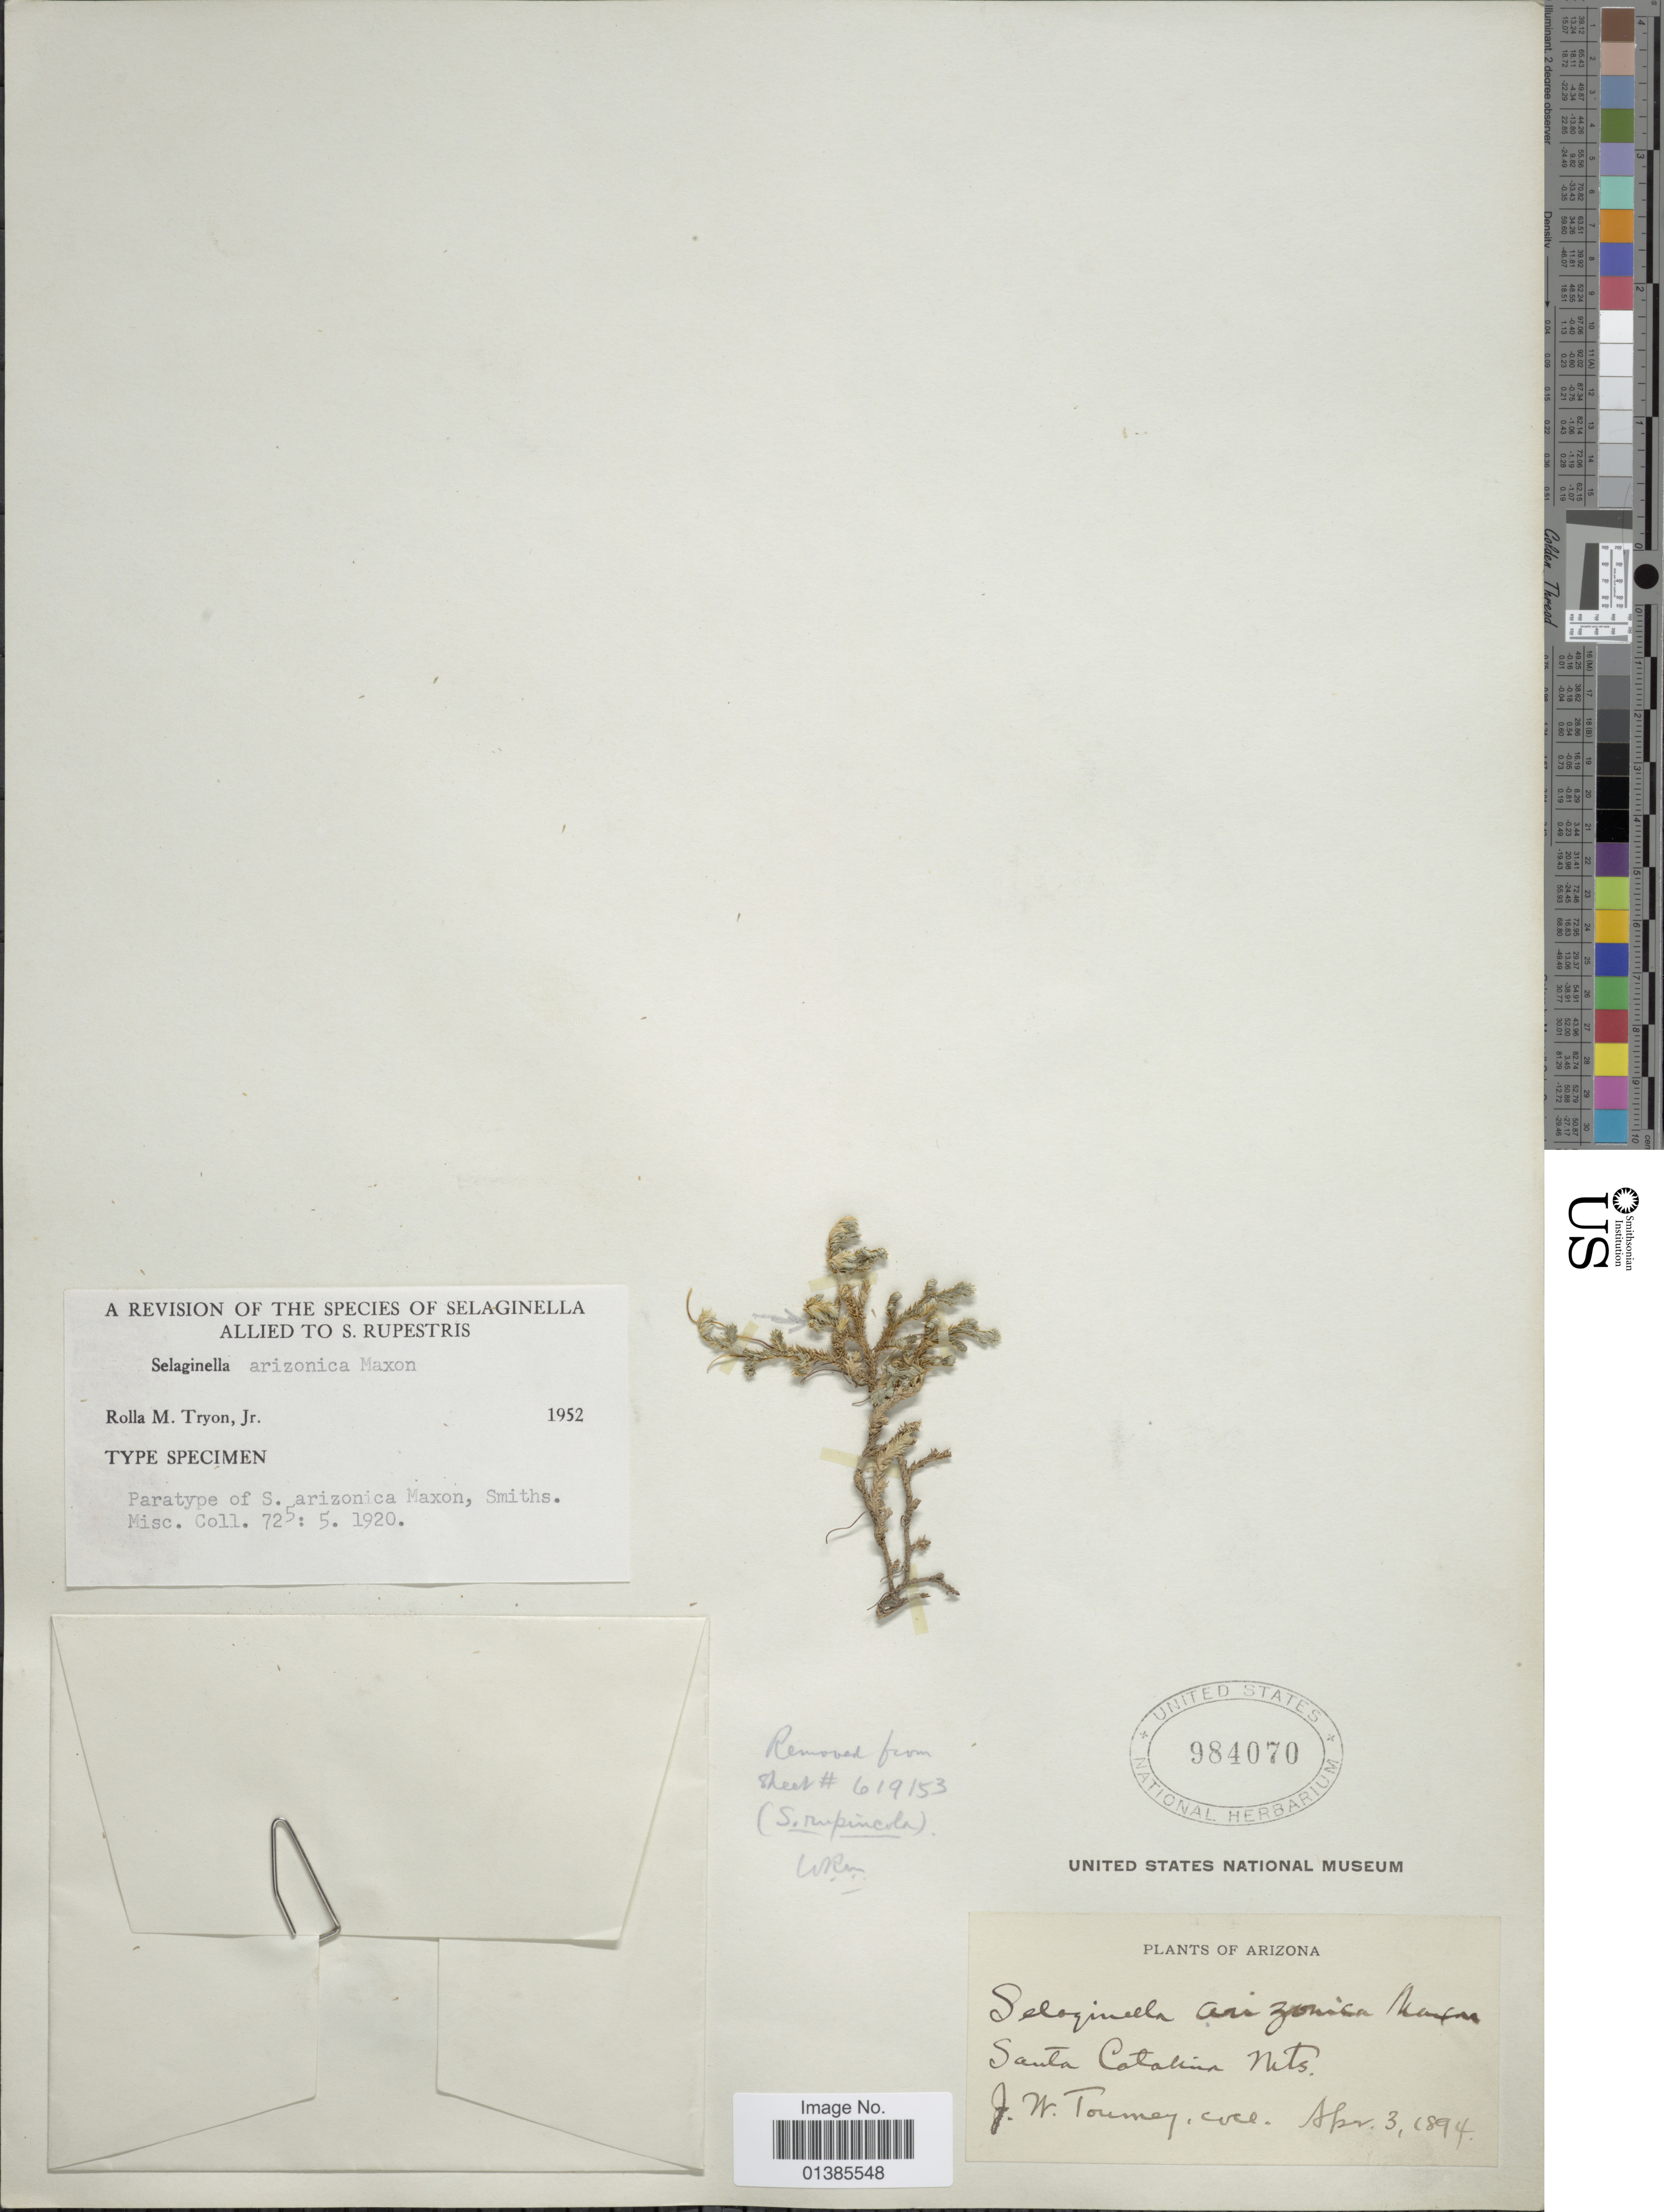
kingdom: Plantae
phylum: Tracheophyta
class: Lycopodiopsida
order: Selaginellales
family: Selaginellaceae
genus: Selaginella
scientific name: Selaginella arizonica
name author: Maxon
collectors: J. W. Toumey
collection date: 1894-04-03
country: United States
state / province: Arizona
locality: Santa Catalina Mts.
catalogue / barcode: US 984070